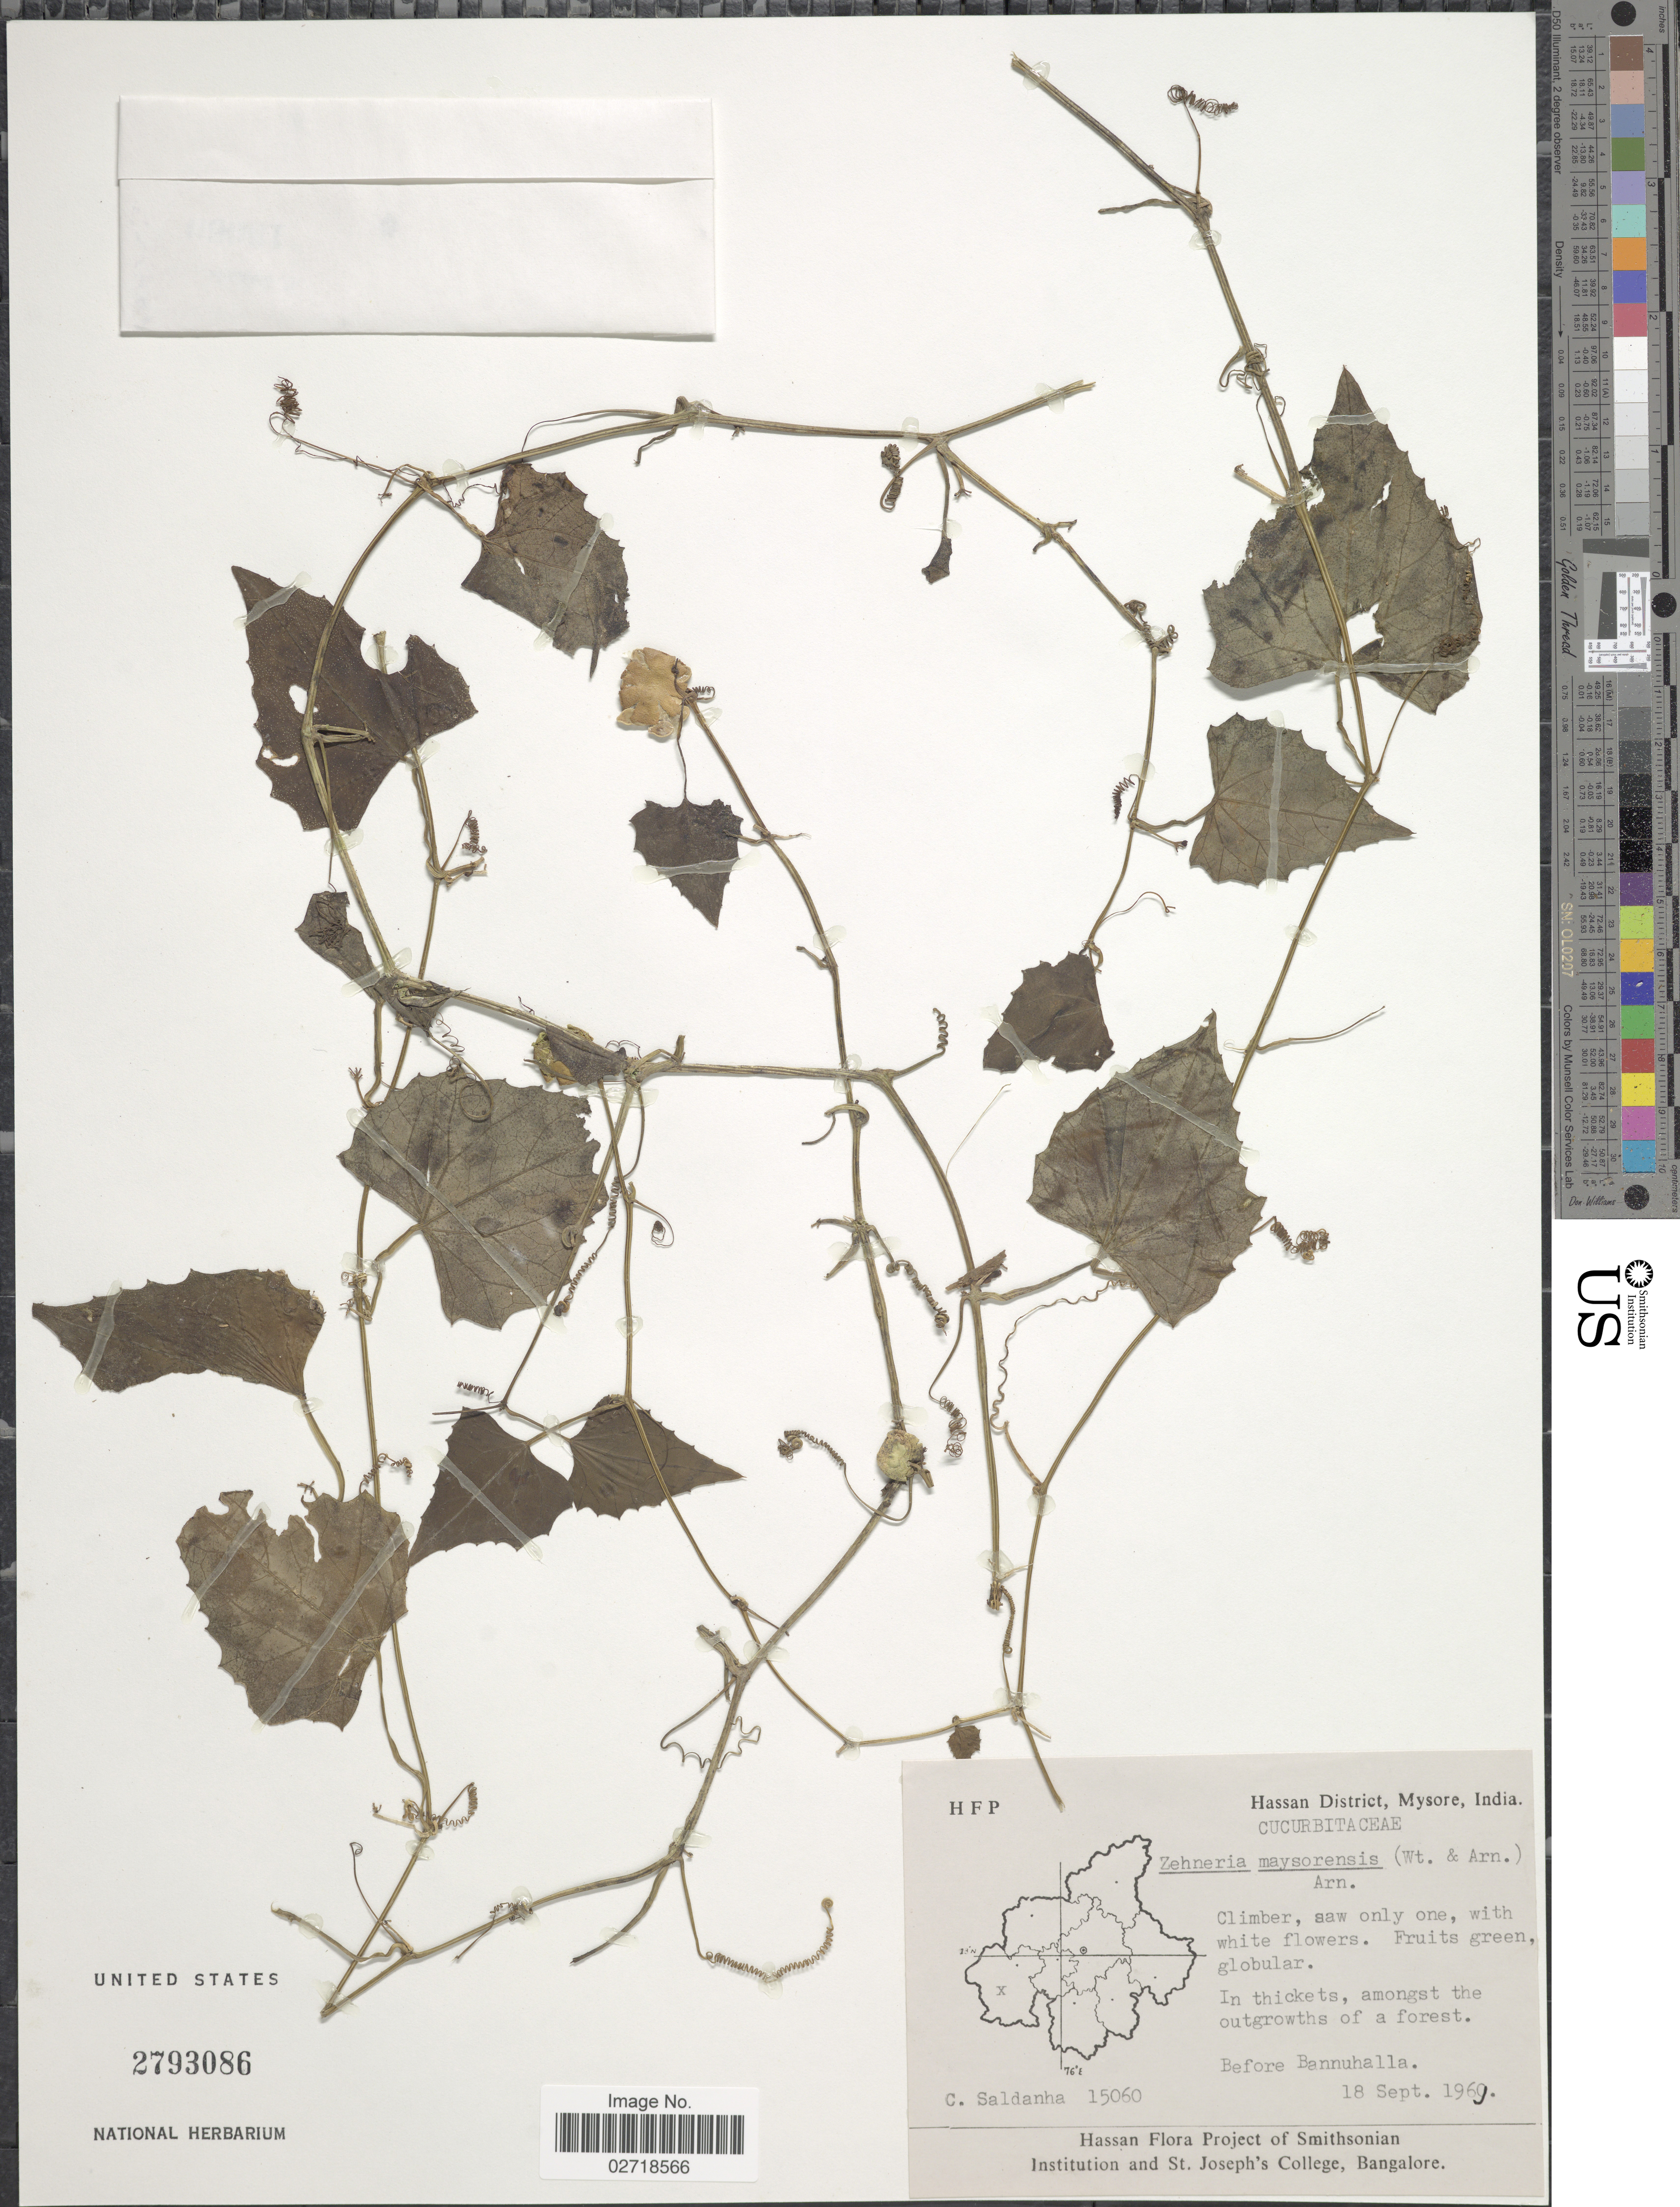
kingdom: Plantae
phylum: Tracheophyta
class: Magnoliopsida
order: Cucurbitales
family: Cucurbitaceae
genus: Zehneria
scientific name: Zehneria maysorensis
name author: (Wight & Arn.) Arn.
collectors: C. Saldanha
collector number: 15060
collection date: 1969-09-18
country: India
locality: Hassan District, Mysore, Before Bannuhalla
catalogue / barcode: US 2793086